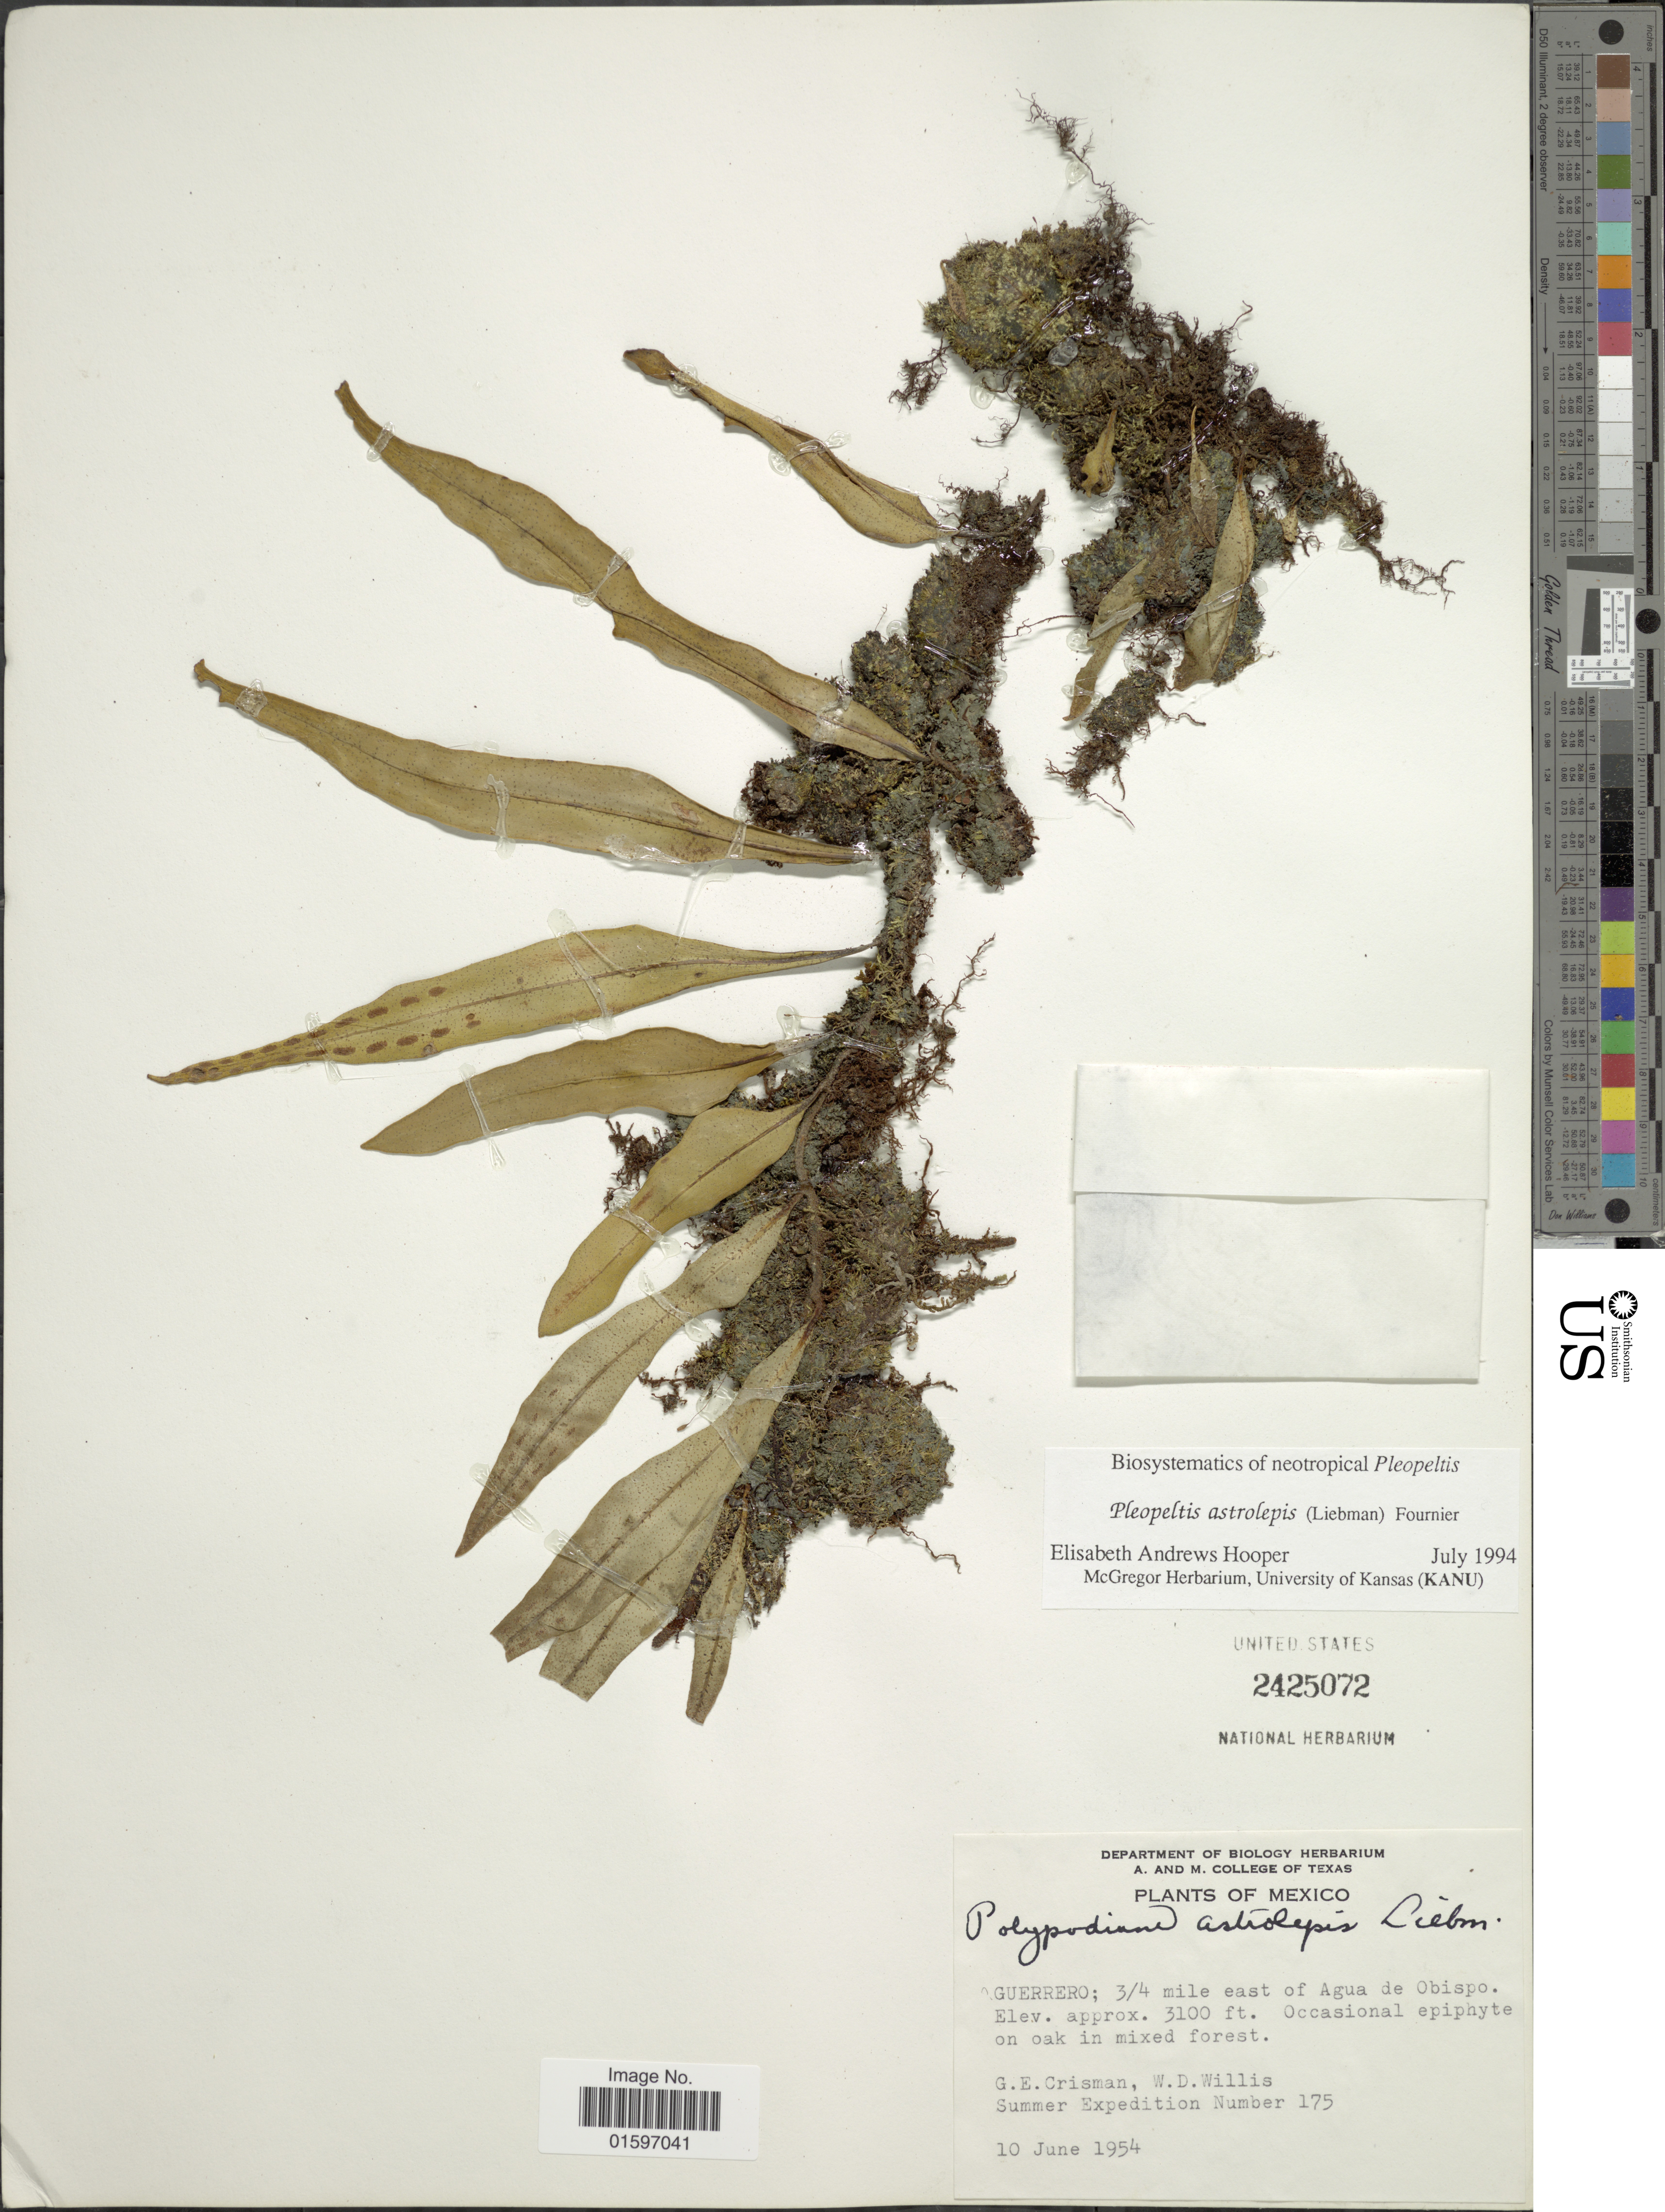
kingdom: Plantae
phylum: Tracheophyta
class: Polypodiopsida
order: Polypodiales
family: Polypodiaceae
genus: Pleopeltis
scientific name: Pleopeltis astrolepis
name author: (Liebm.) E. Fourn.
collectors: G. Crisman & W. Willis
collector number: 175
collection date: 1954-06-10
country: Mexico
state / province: Guerrero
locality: Guerrero: 3/4 mile east of Agua de Obispo.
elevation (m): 945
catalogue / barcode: US 2425072